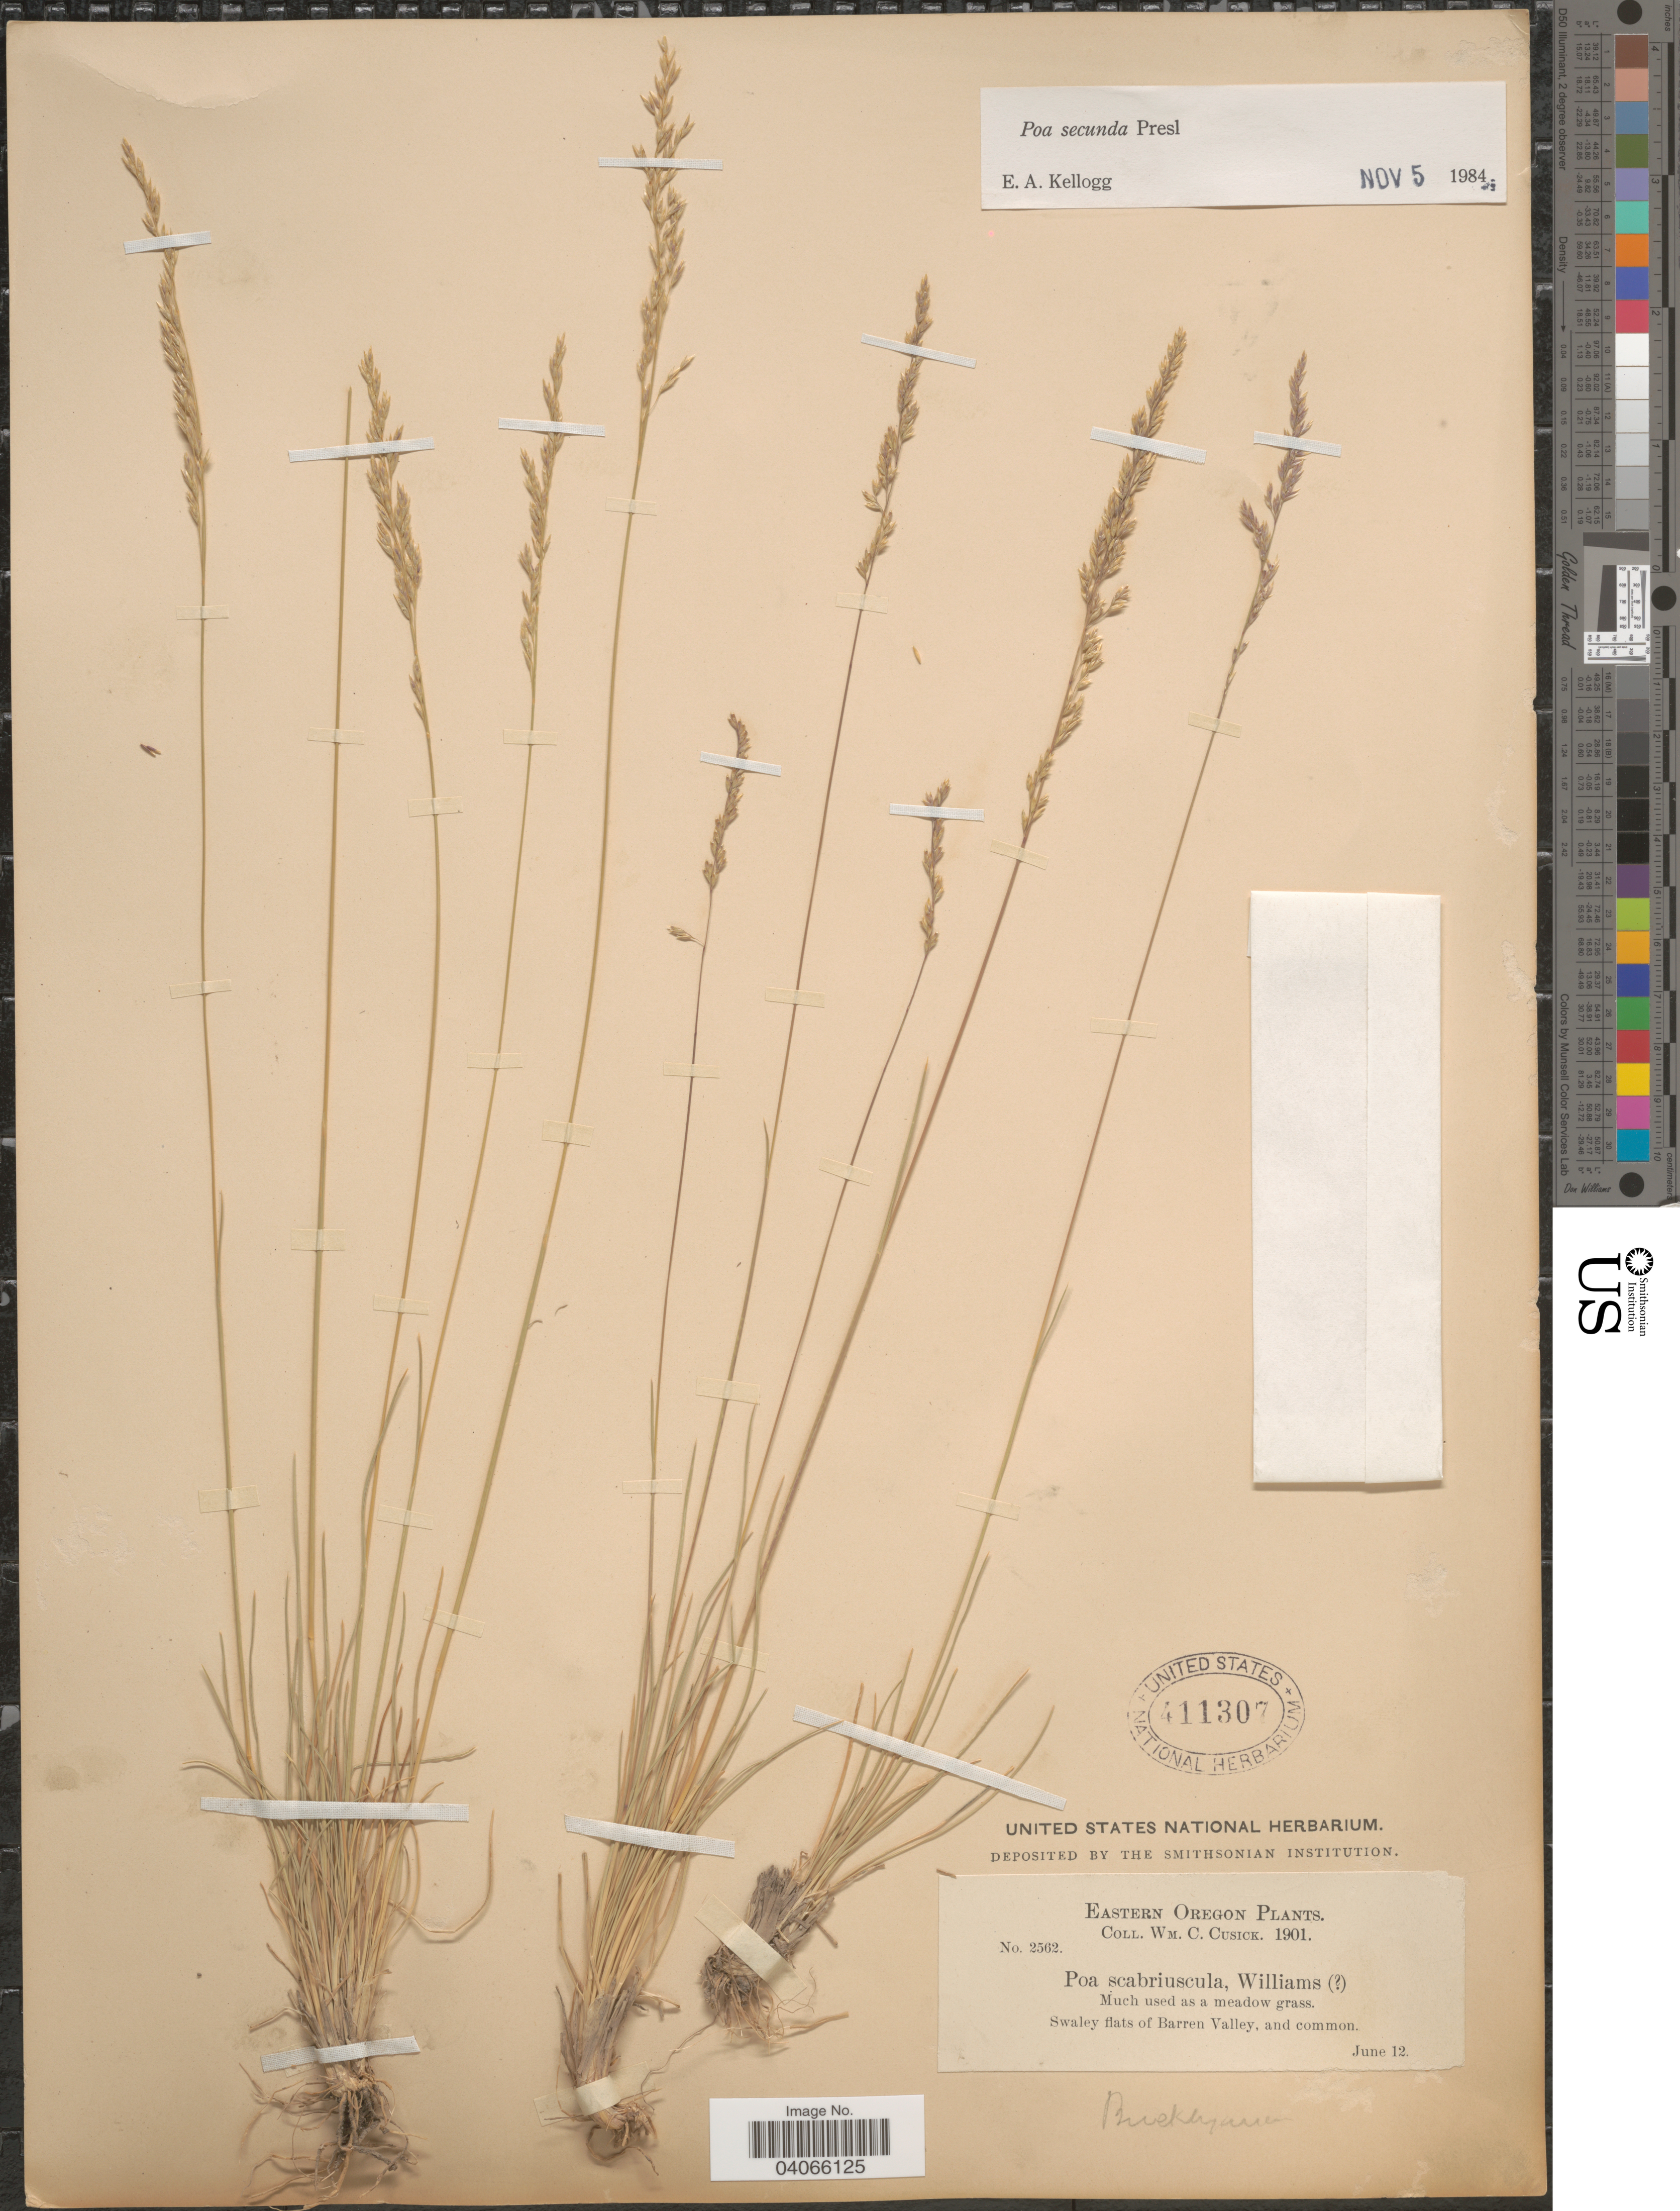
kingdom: Plantae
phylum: Tracheophyta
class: Liliopsida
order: Poales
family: Poaceae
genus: Poa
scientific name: Poa secunda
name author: J. Presl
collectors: W. C. Cusick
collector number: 2562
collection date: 1901-06-12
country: United States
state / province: Oregon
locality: Eastern Oregon. Swaley flats of Barren Valley, and common.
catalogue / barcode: US 411307